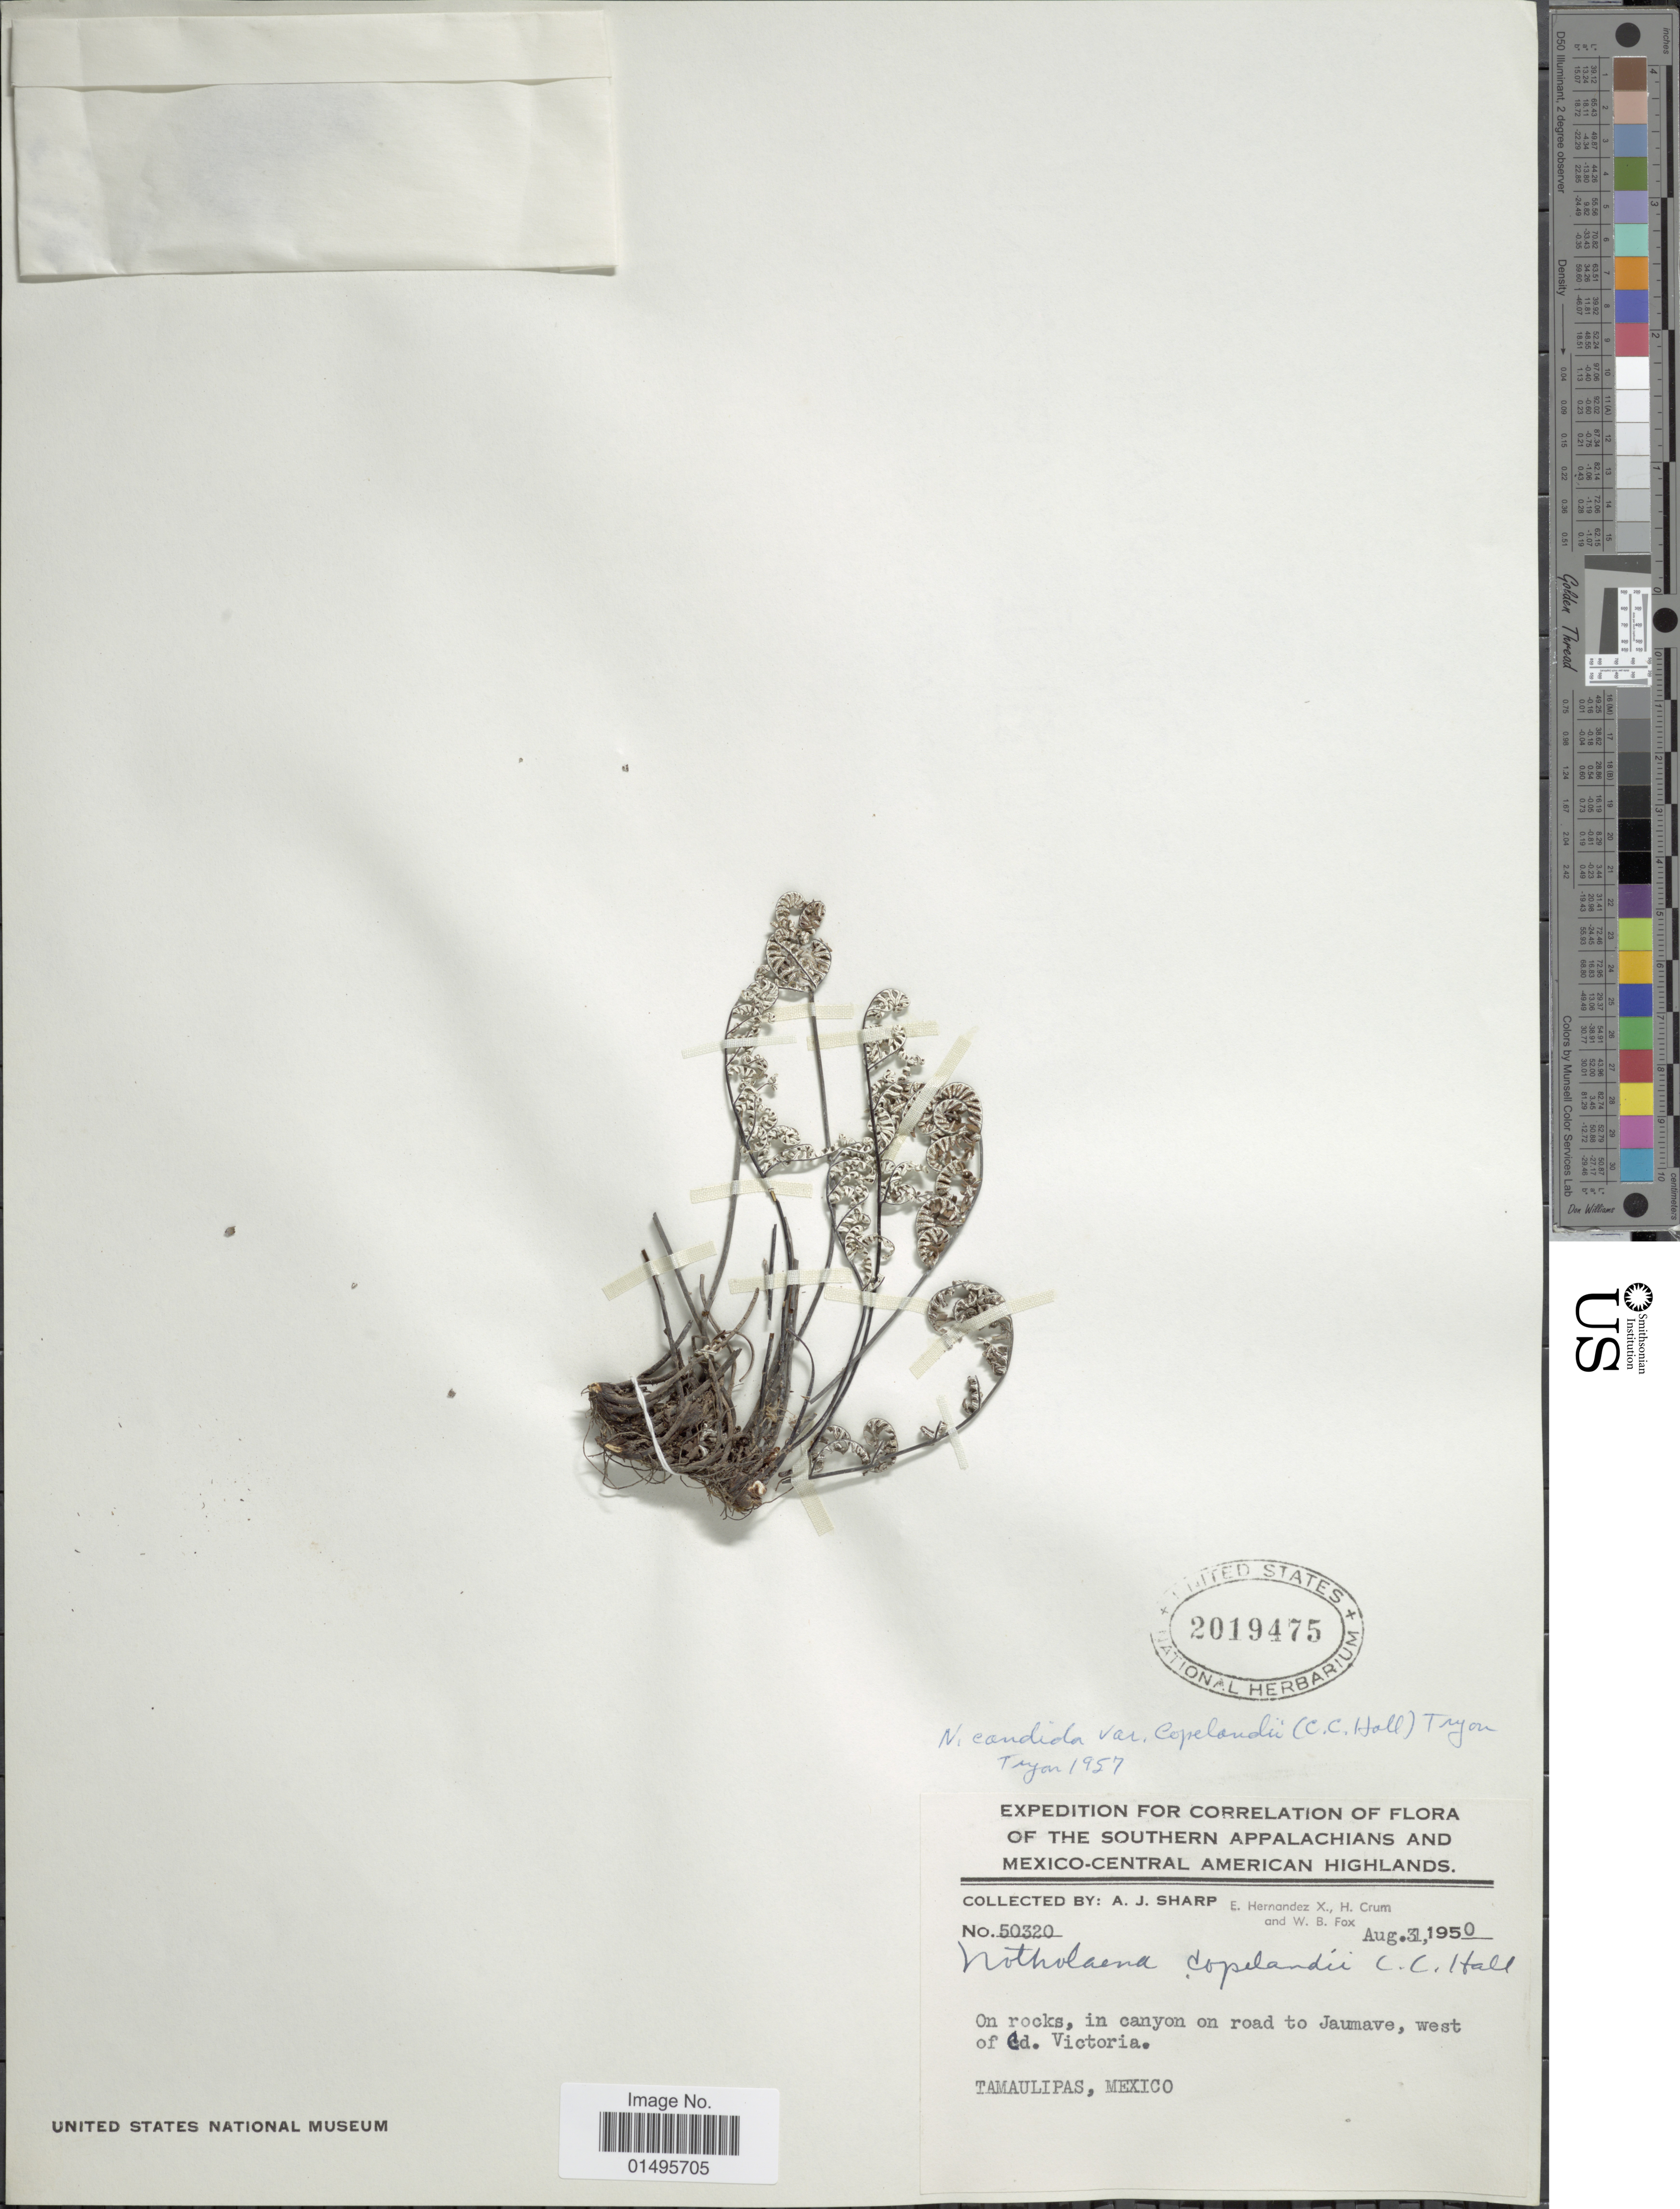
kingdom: Plantae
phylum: Tracheophyta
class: Polypodiopsida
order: Polypodiales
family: Pteridaceae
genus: Notholaena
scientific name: Notholaena candida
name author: (M. Martens) Hook.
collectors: A. J. Sharp, E. Hernández, H. A. Crum & W. B. Fox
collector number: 50320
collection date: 1950-08-31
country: Mexico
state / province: Tamaulipas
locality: In canyon on road to Jaumave, west of ed. Victoria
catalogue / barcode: US 2019475